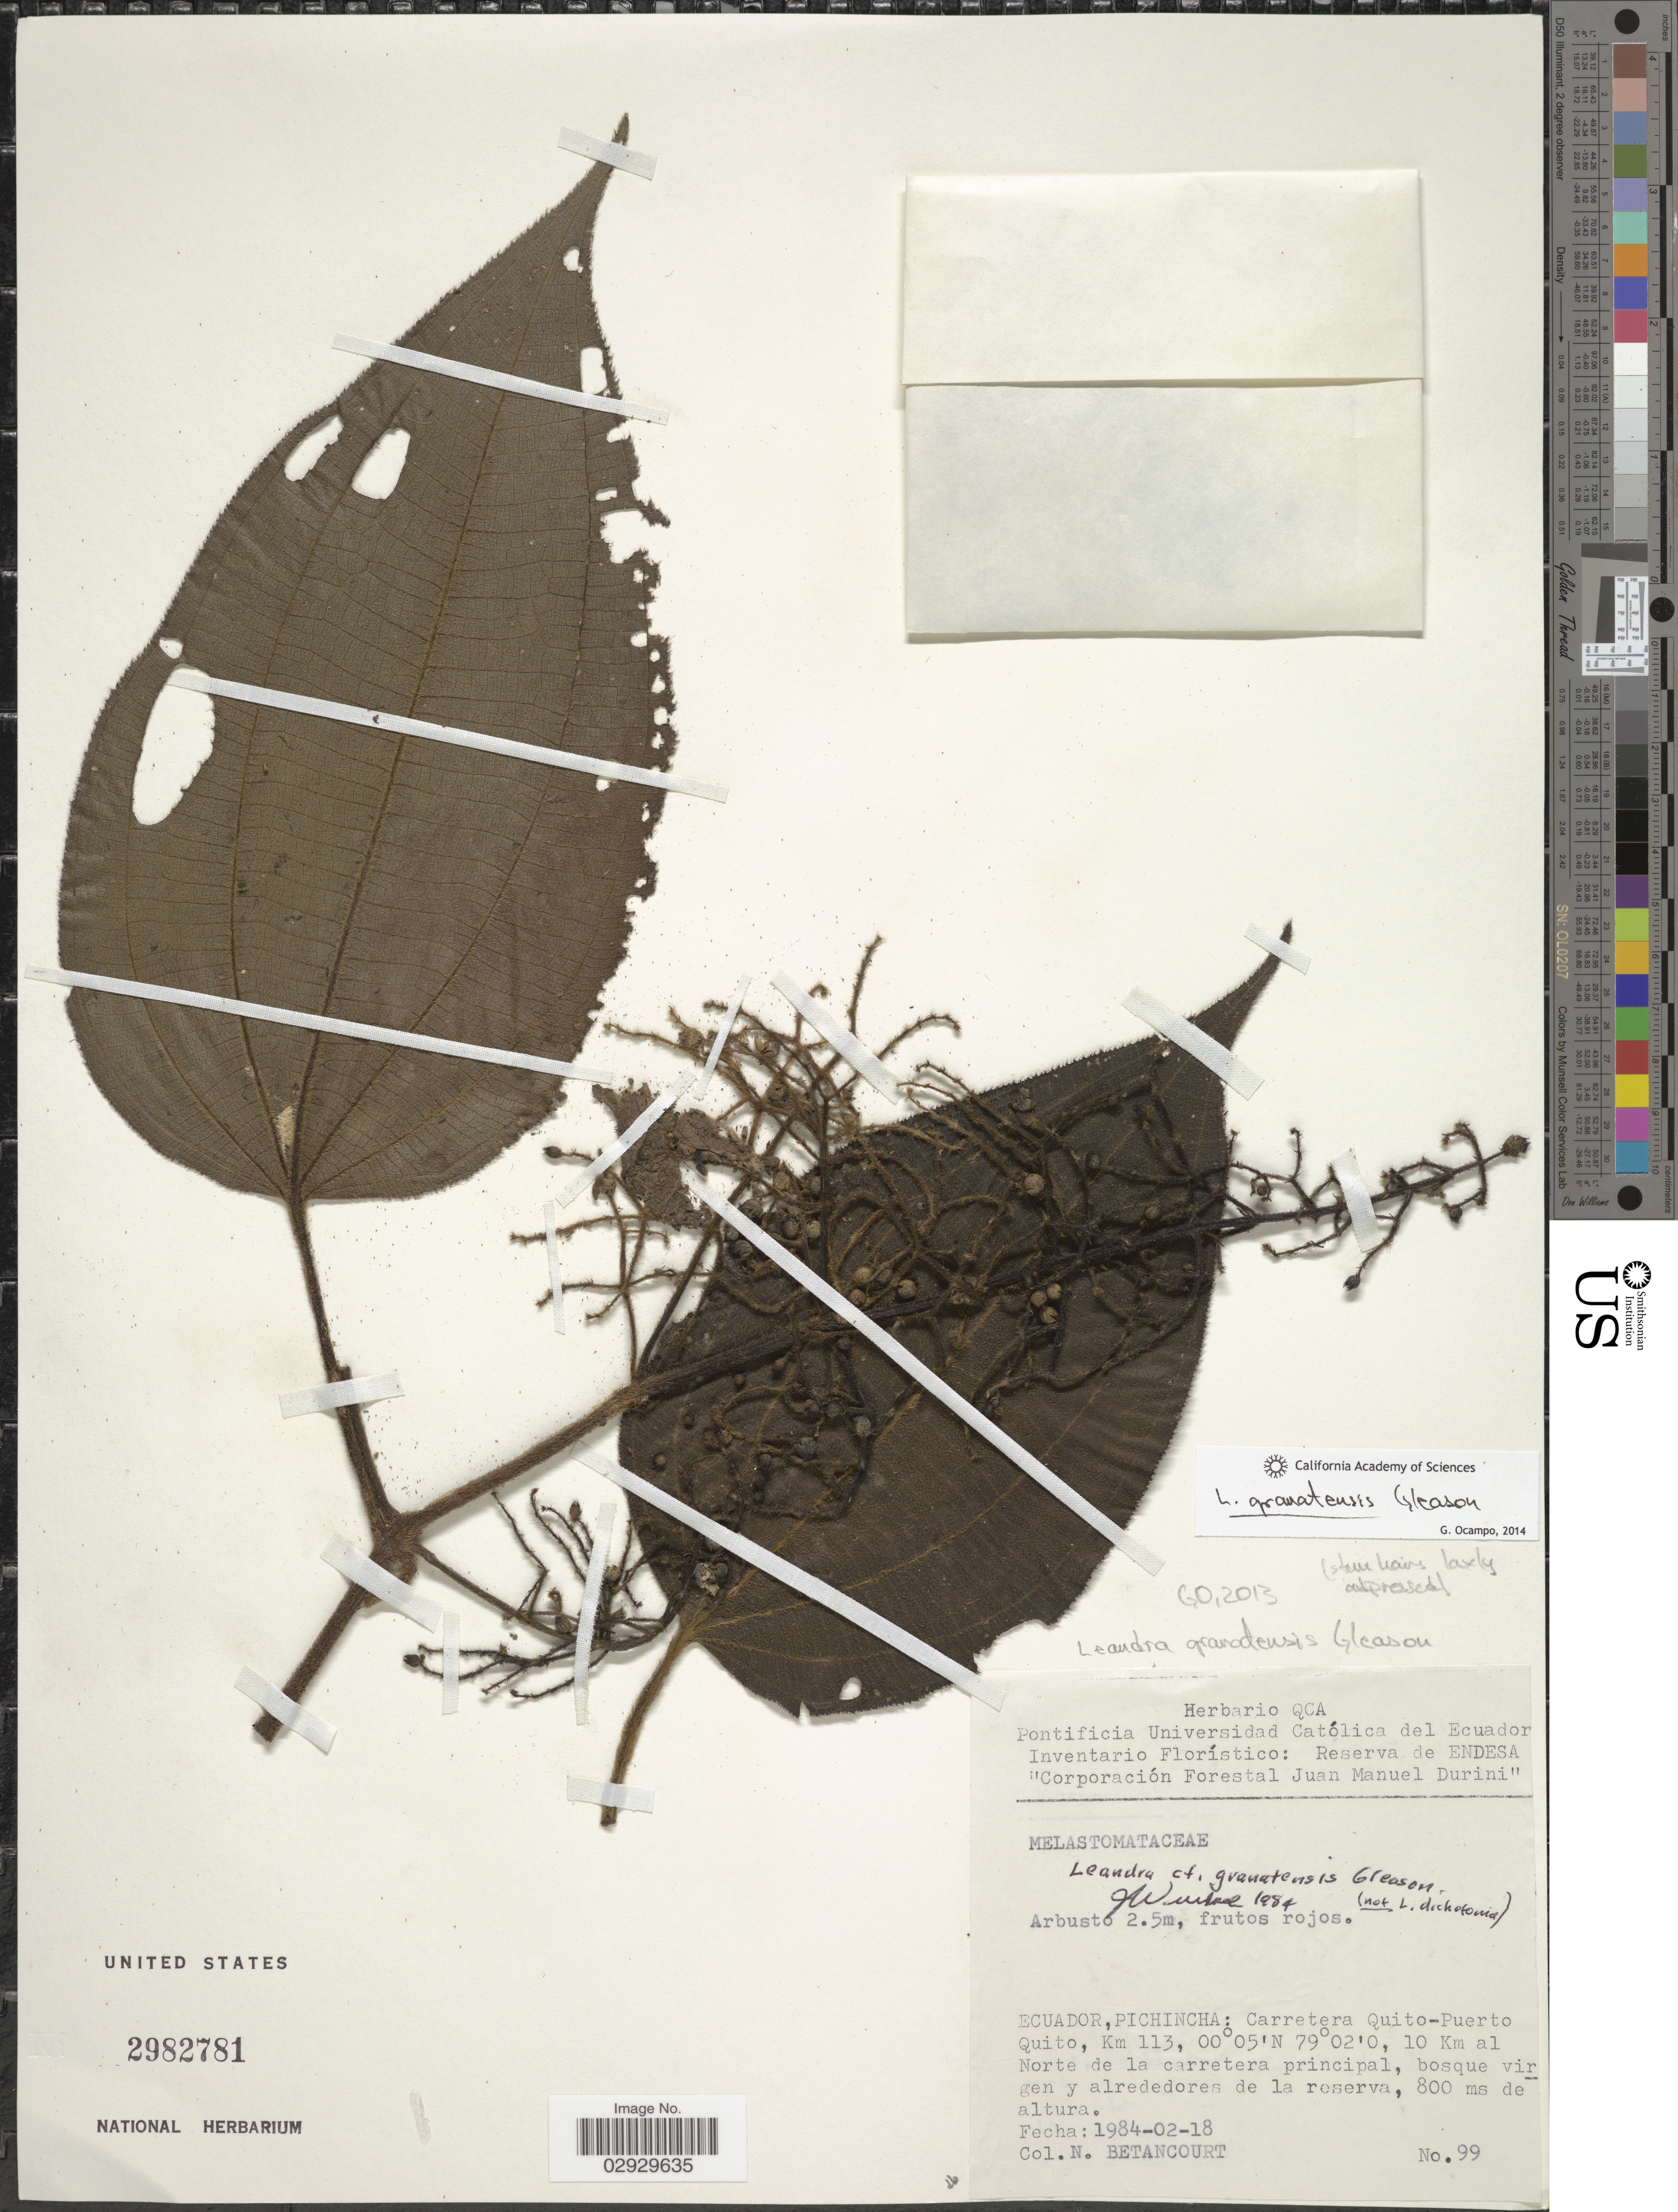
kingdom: Plantae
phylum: Tracheophyta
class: Magnoliopsida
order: Myrtales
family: Melastomataceae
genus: Leandra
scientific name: Leandra granatensis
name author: Gleason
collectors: N. Betancourt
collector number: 99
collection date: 1984-02-18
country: Ecuador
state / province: Pichincha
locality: Carretera Quito-Puerto Quito, Km 113, 10 Km al Norte de la carretera principal, bosque virgen y alrededores de la reserva.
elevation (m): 800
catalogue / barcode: US 2982781